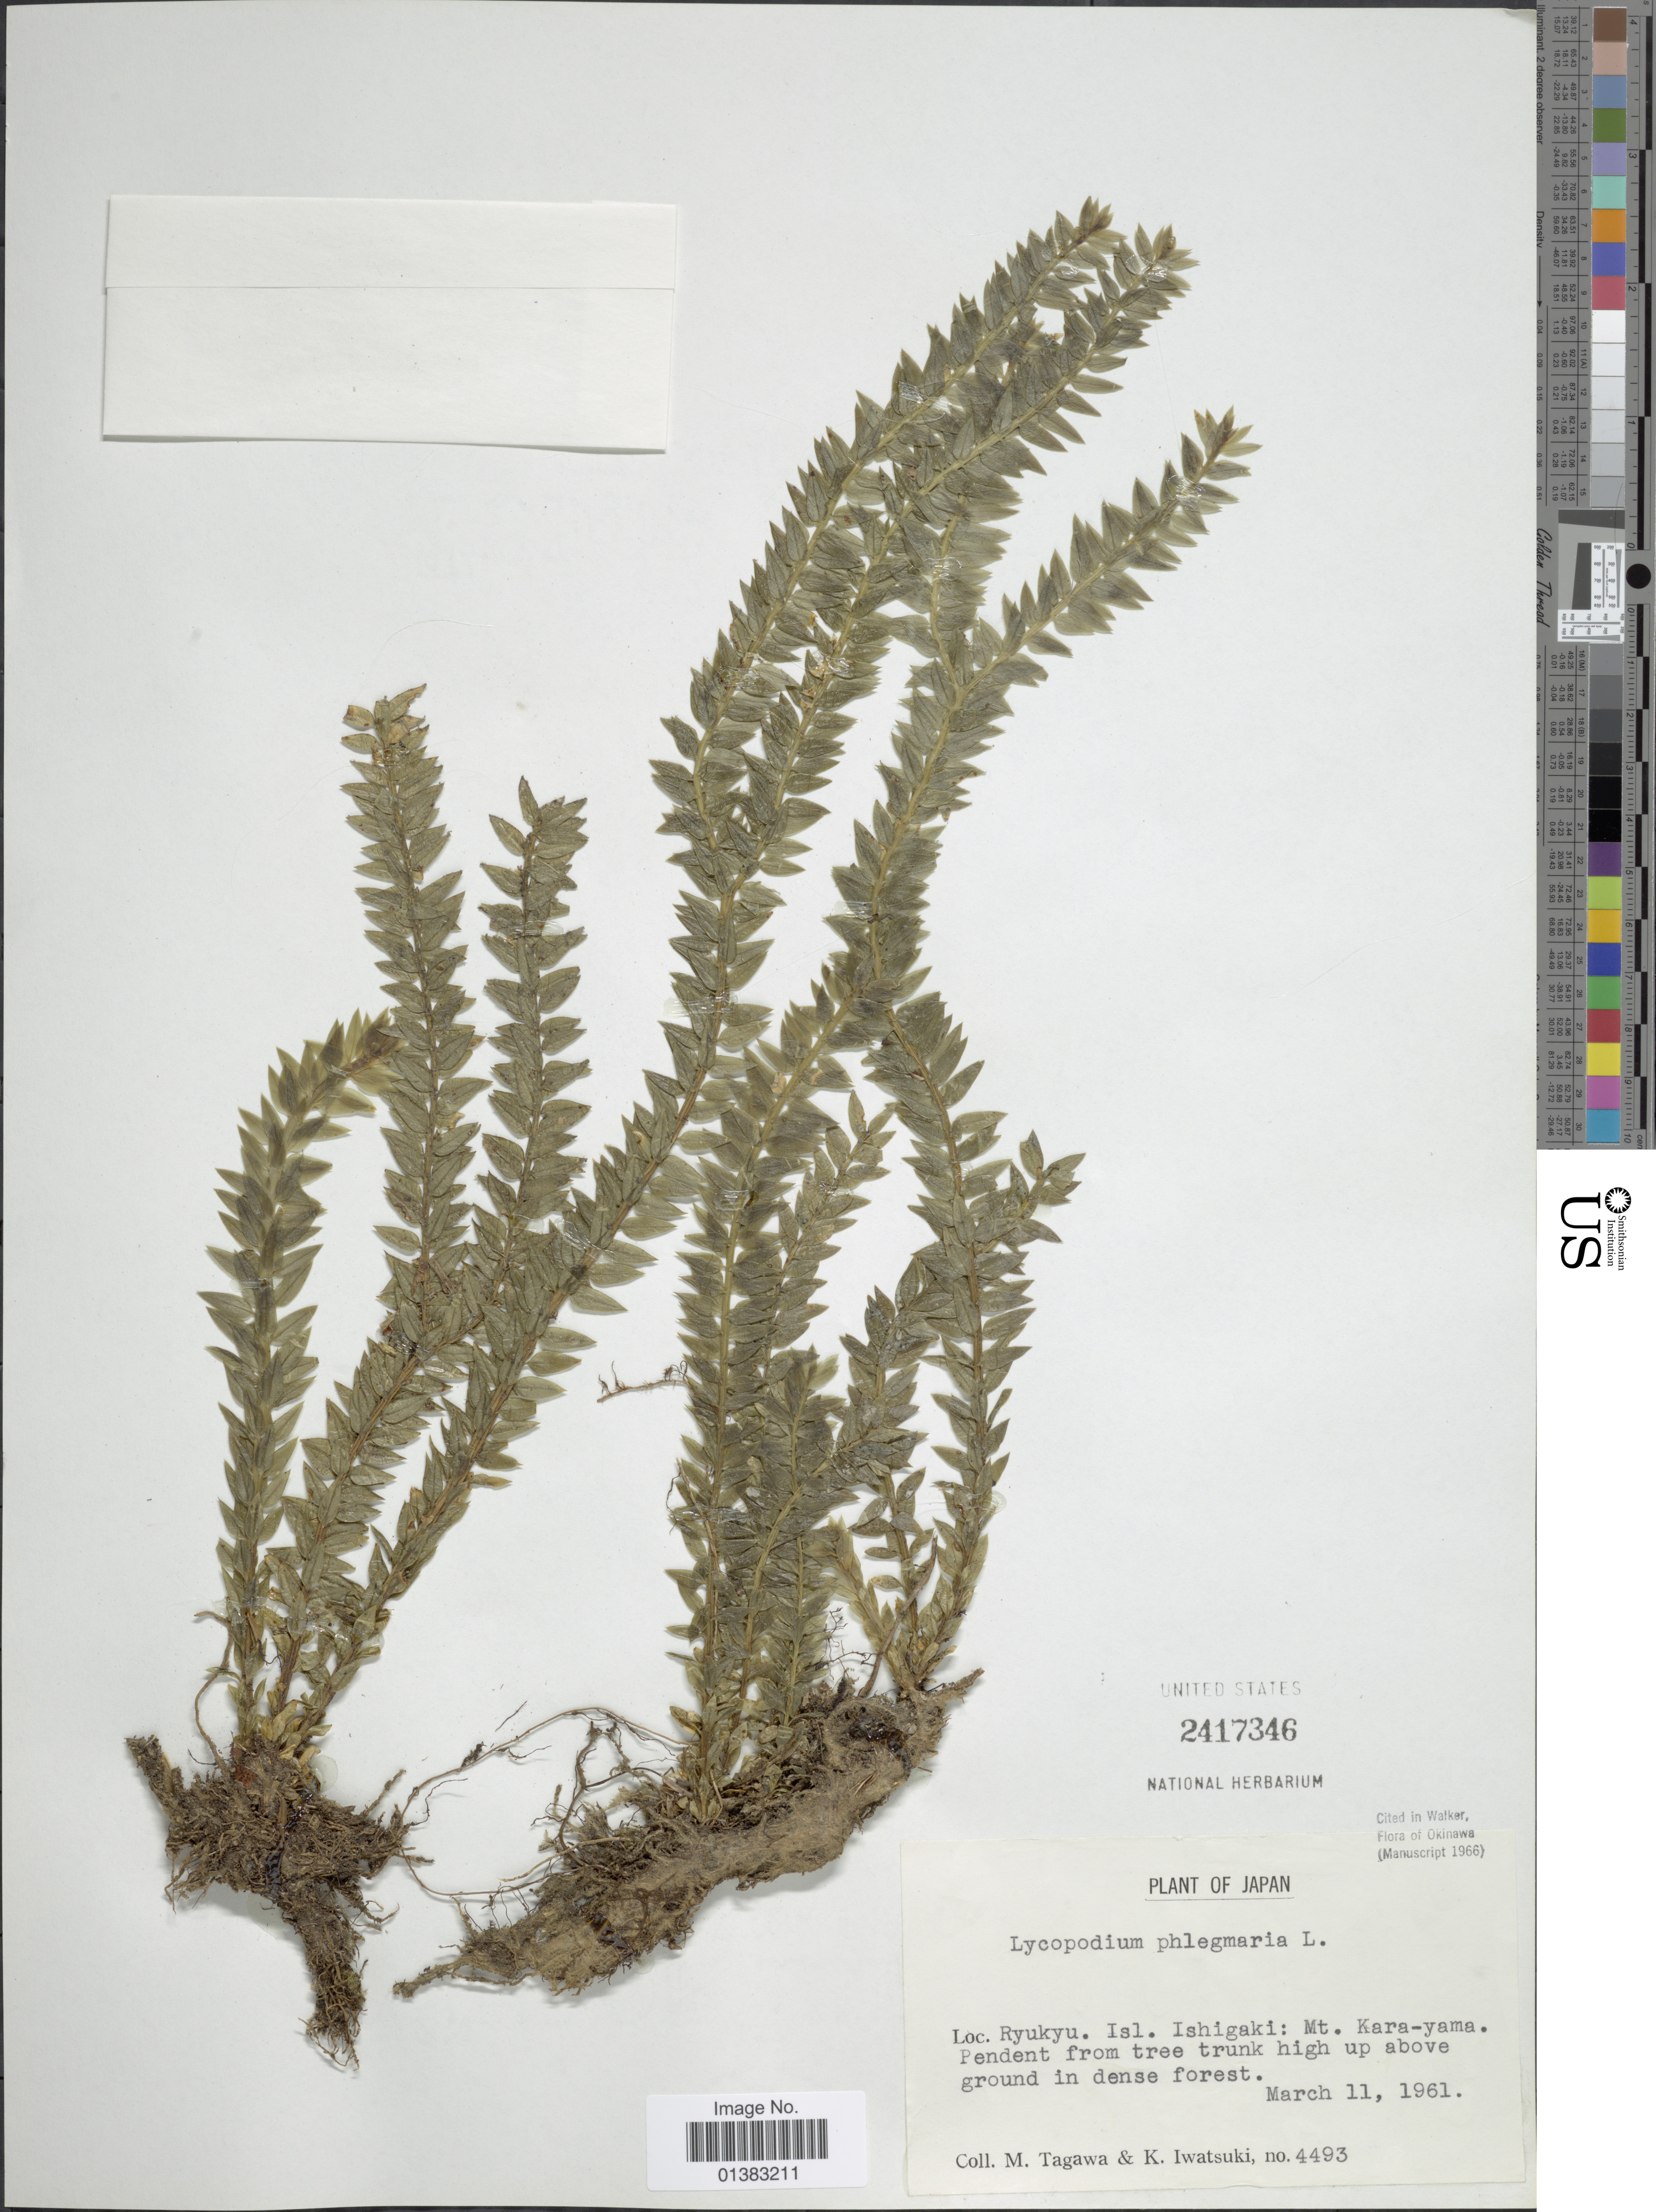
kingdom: Plantae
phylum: Tracheophyta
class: Lycopodiopsida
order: Lycopodiales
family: Lycopodiaceae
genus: Phlegmariurus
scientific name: Phlegmariurus phlegmaria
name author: (L.) Holub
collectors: M. Tagawa & K. Iwatsuki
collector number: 4493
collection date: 1961-03-11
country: Japan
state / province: Okinawa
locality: Ryukyu: Mt. Kara-yama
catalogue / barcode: US 2417346